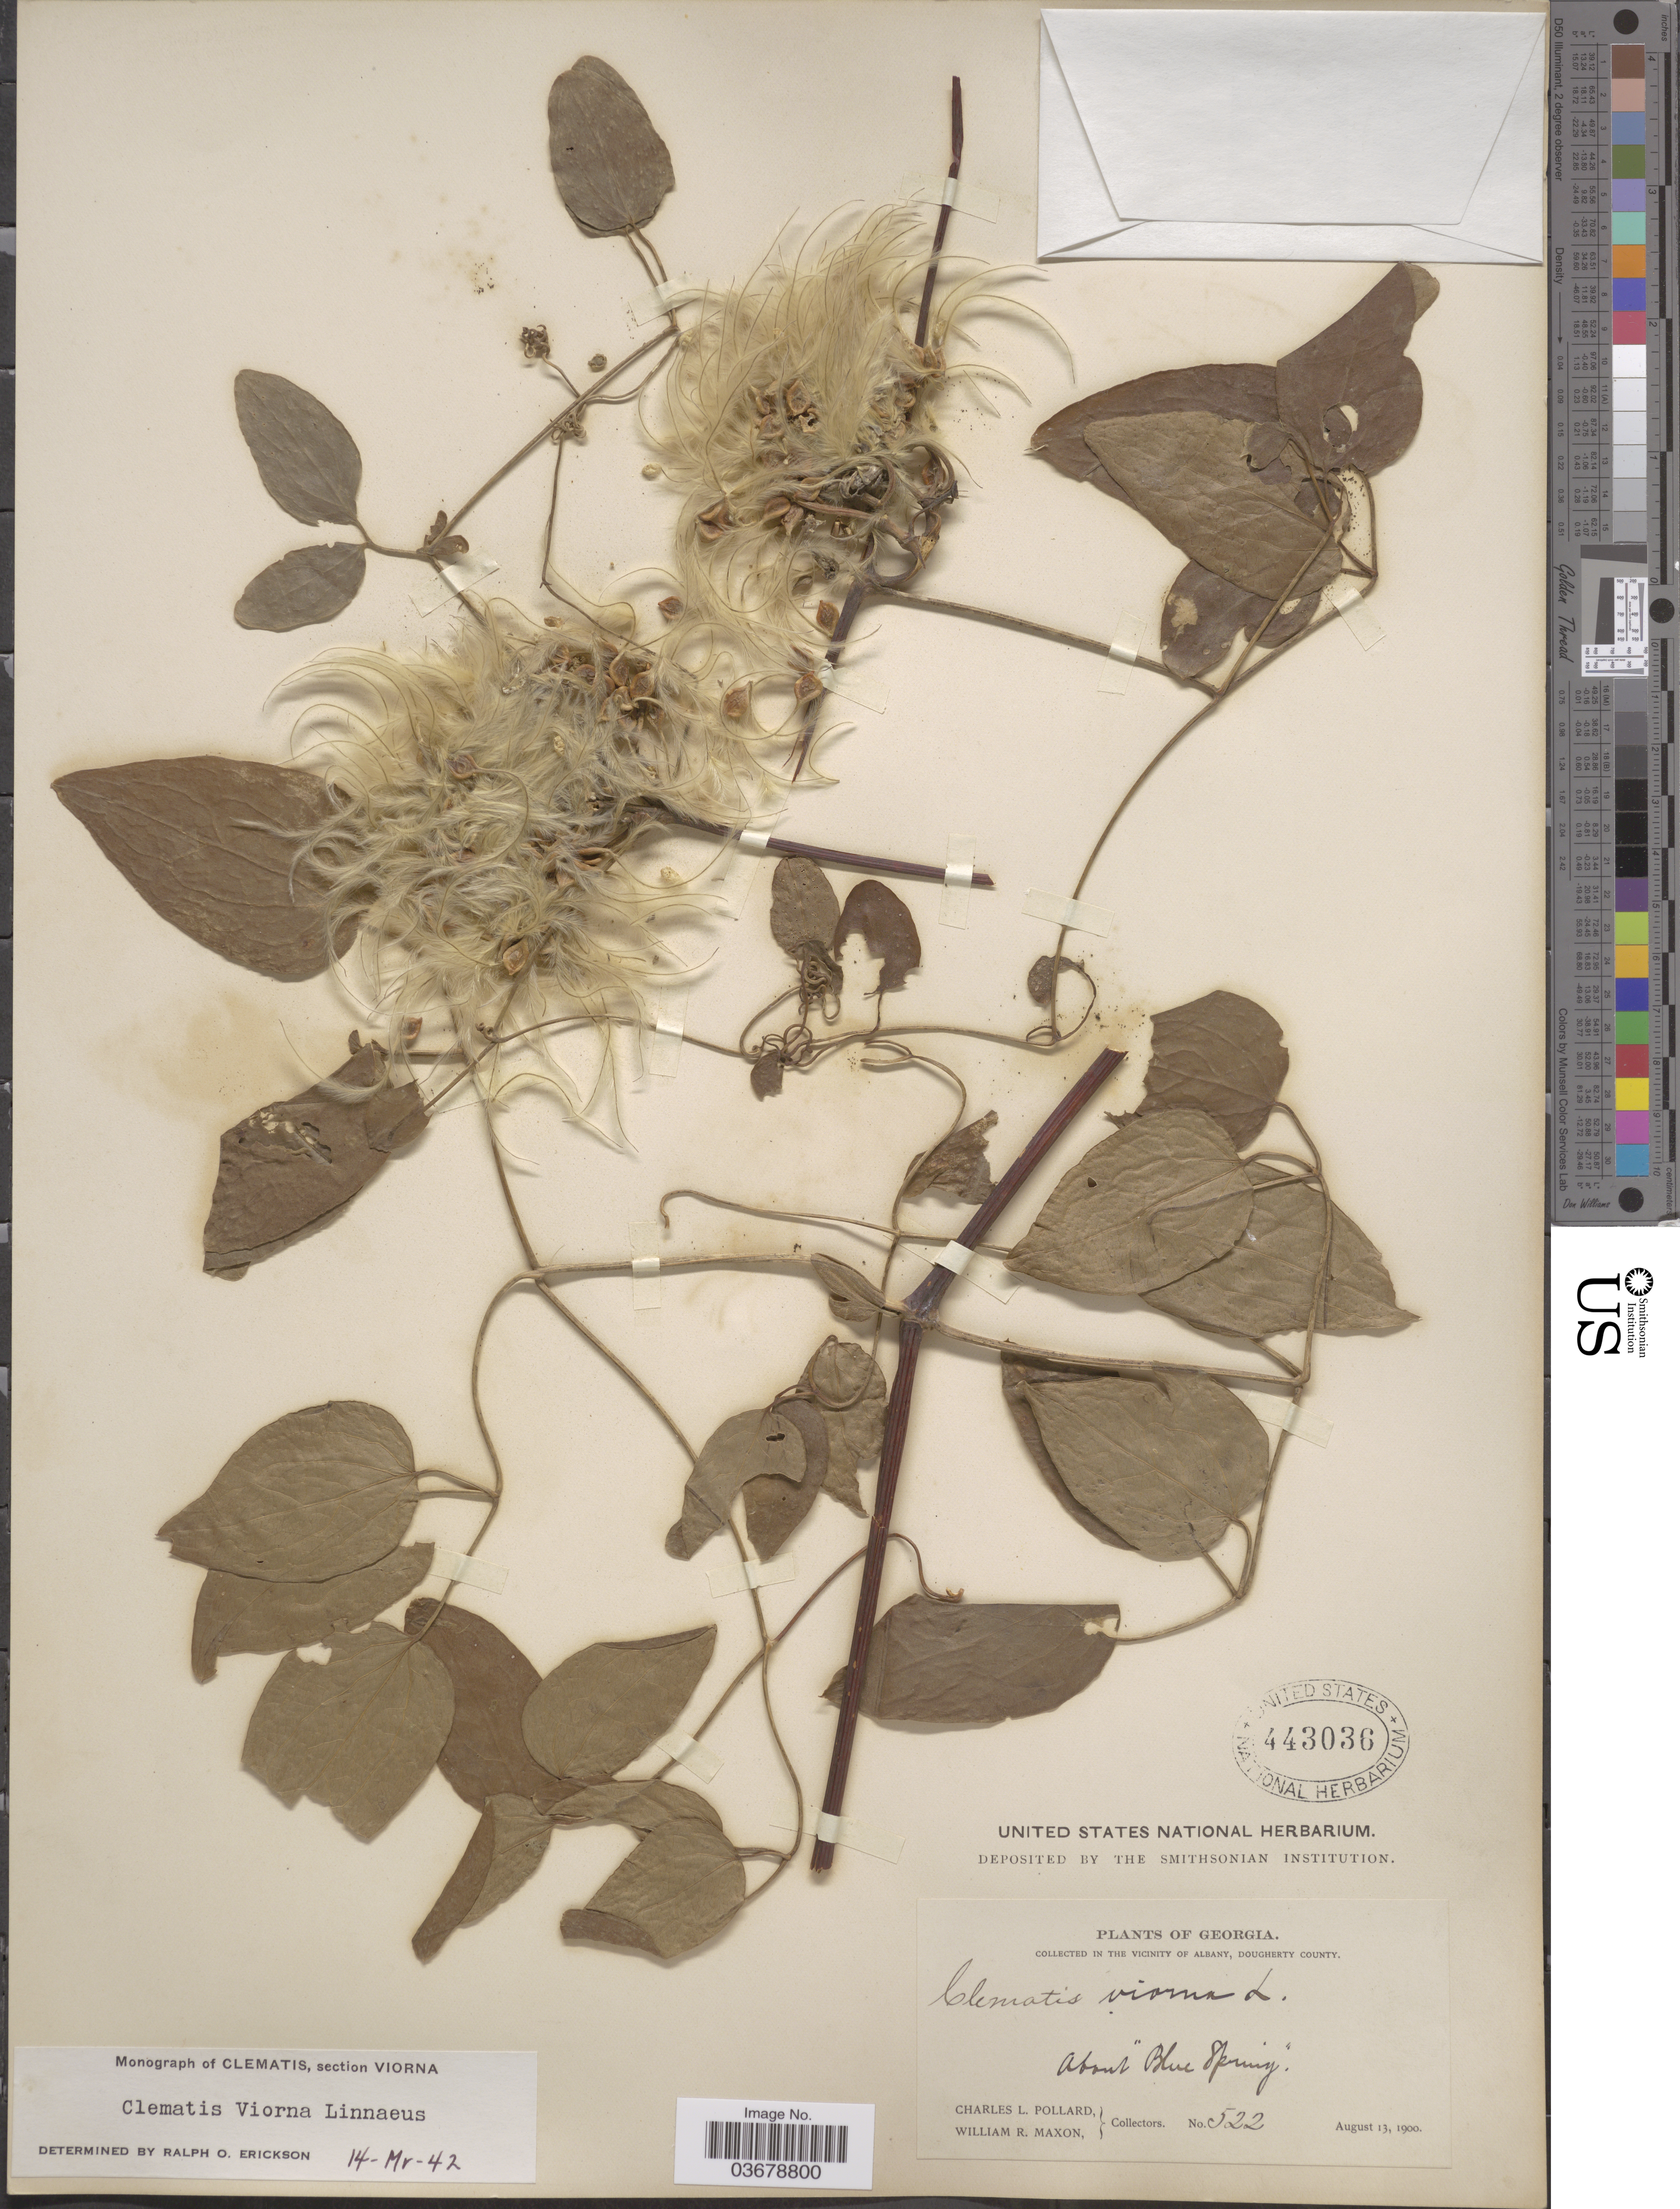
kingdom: Plantae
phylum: Tracheophyta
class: Magnoliopsida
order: Ranunculales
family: Ranunculaceae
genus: Clematis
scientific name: Clematis viorna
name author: L.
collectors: C. L. Pollard & W. R. Maxon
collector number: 522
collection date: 1900-08-13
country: United States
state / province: Georgia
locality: In the Vicinity of Albany, Dougherty County. About "Blue Spring".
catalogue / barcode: US 443036